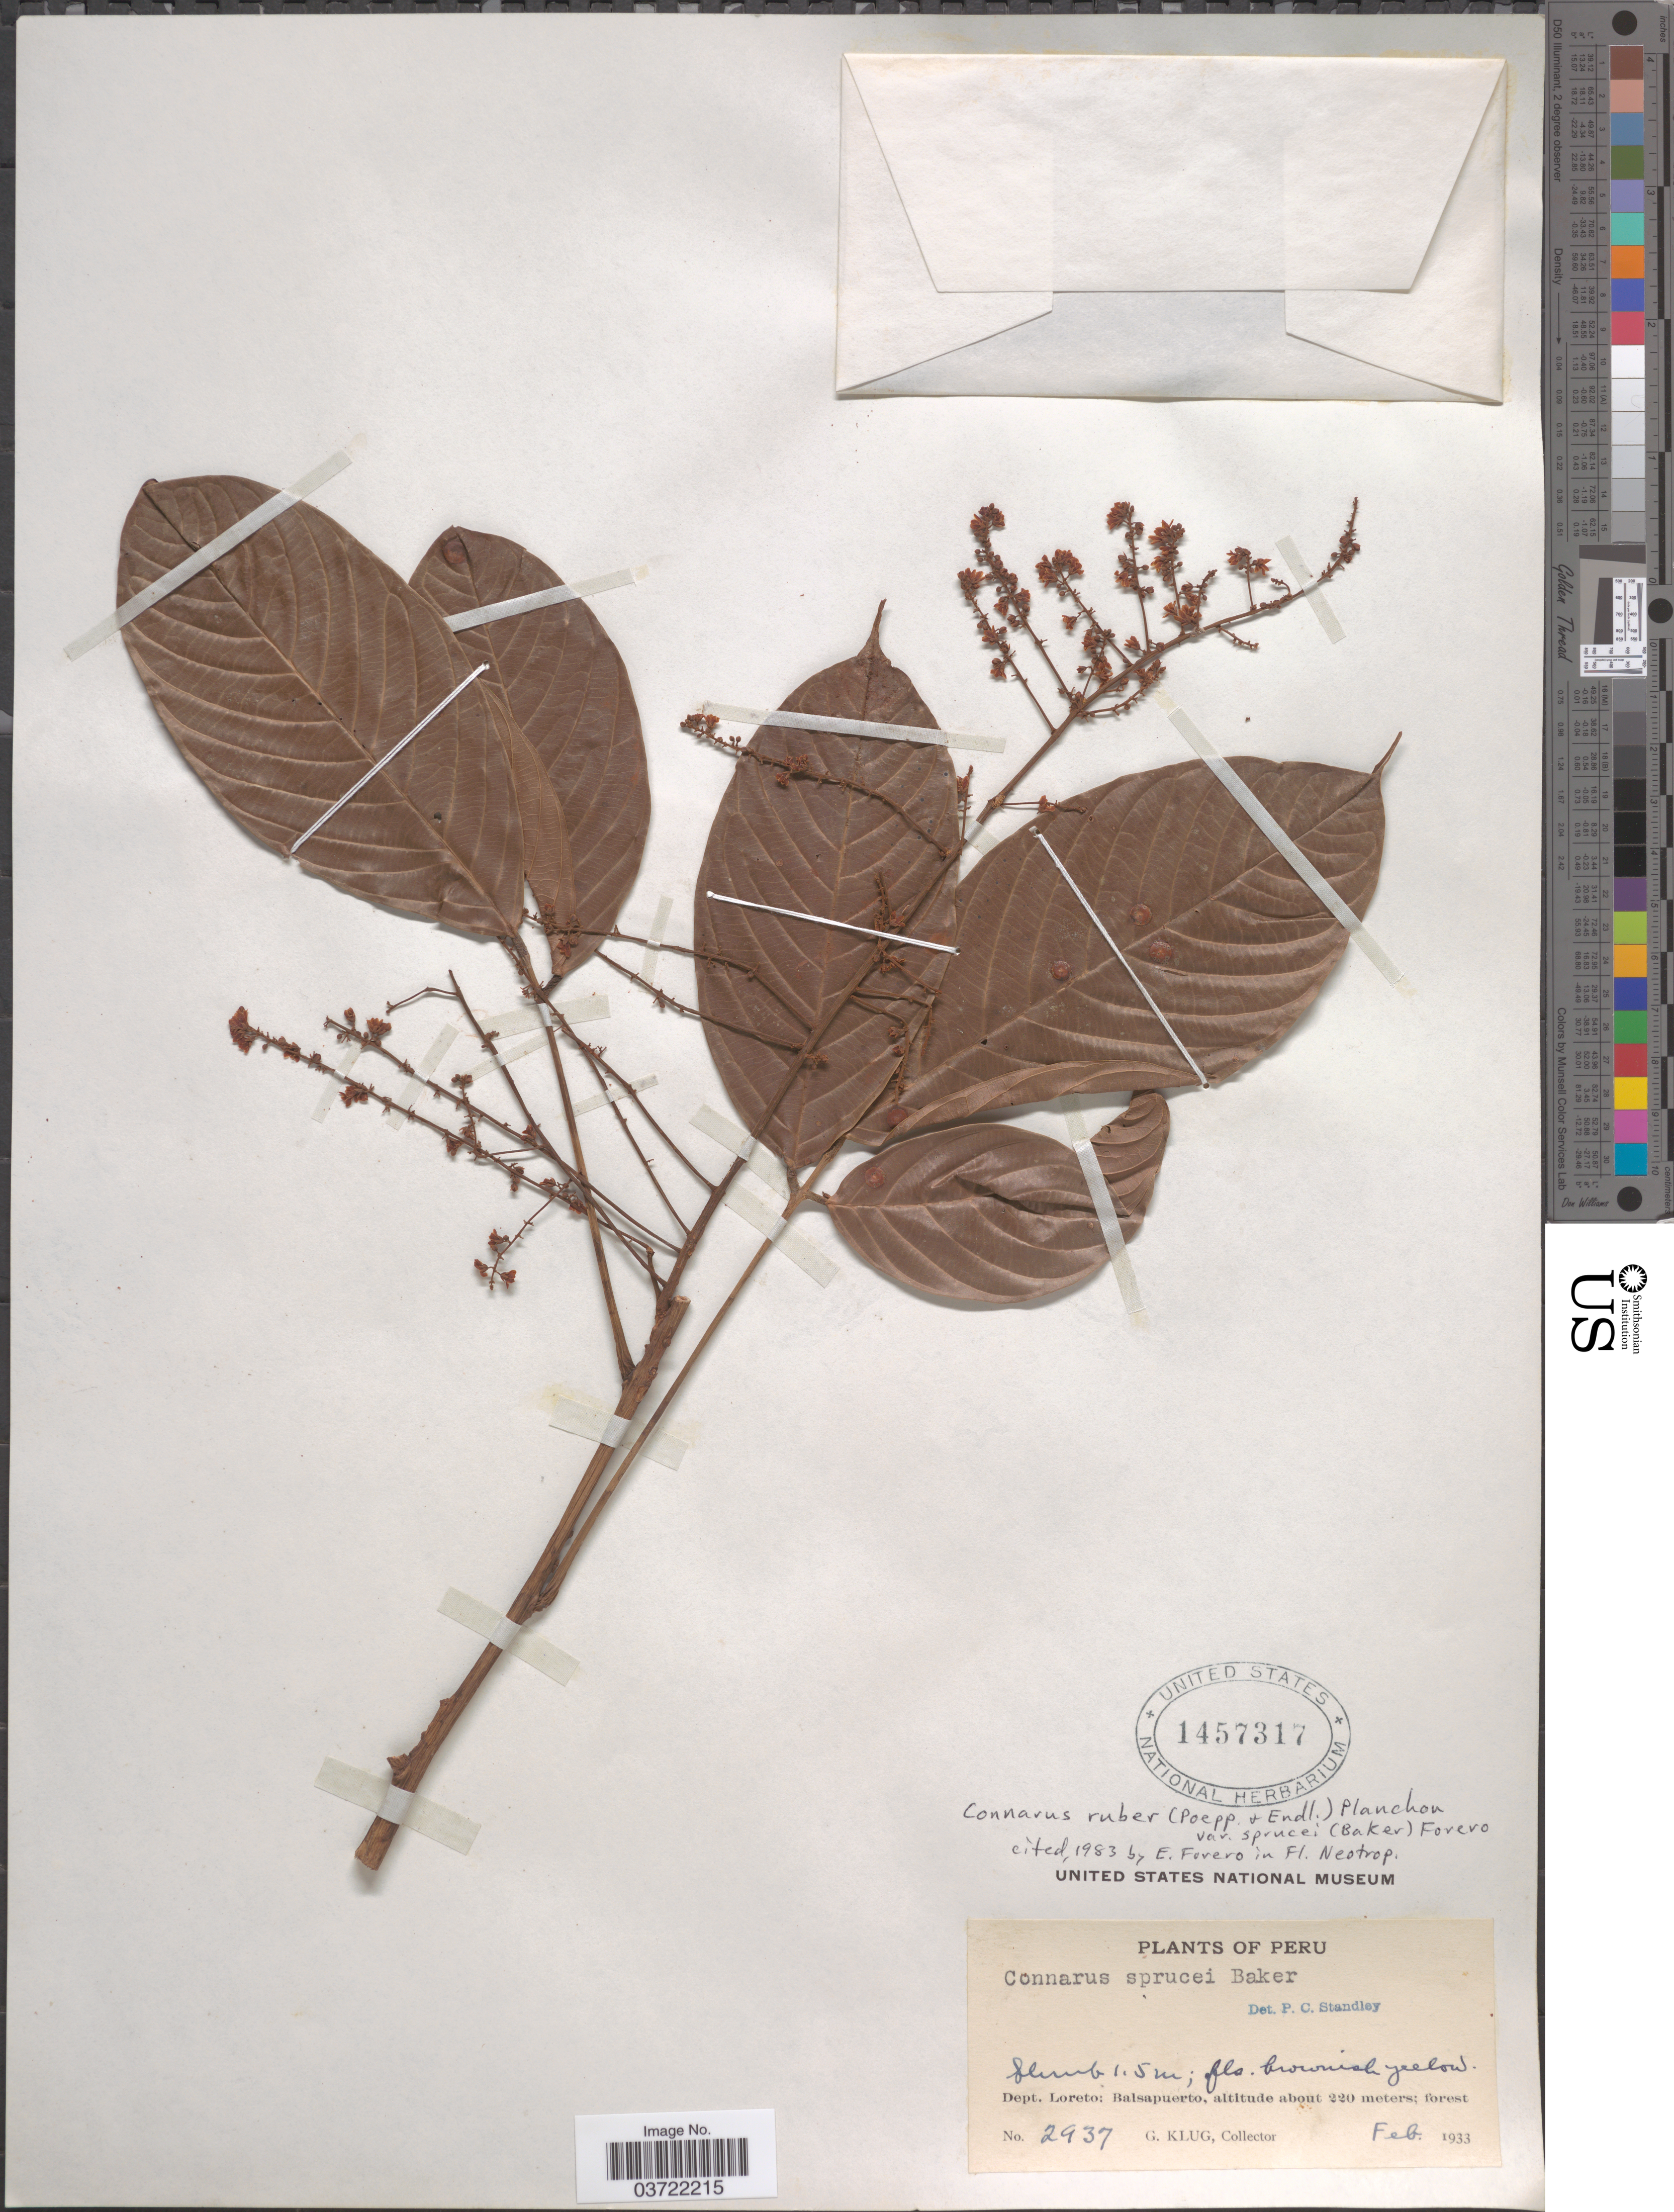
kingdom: Plantae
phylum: Tracheophyta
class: Magnoliopsida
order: Oxalidales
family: Connaraceae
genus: Connarus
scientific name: Connarus ruber var. sprucei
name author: (Baker) Forero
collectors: G. Klug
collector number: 2937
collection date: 1933-02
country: Peru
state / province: Loreto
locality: Dept. Loreto: Balsapuerto.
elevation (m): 220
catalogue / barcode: US 1457317